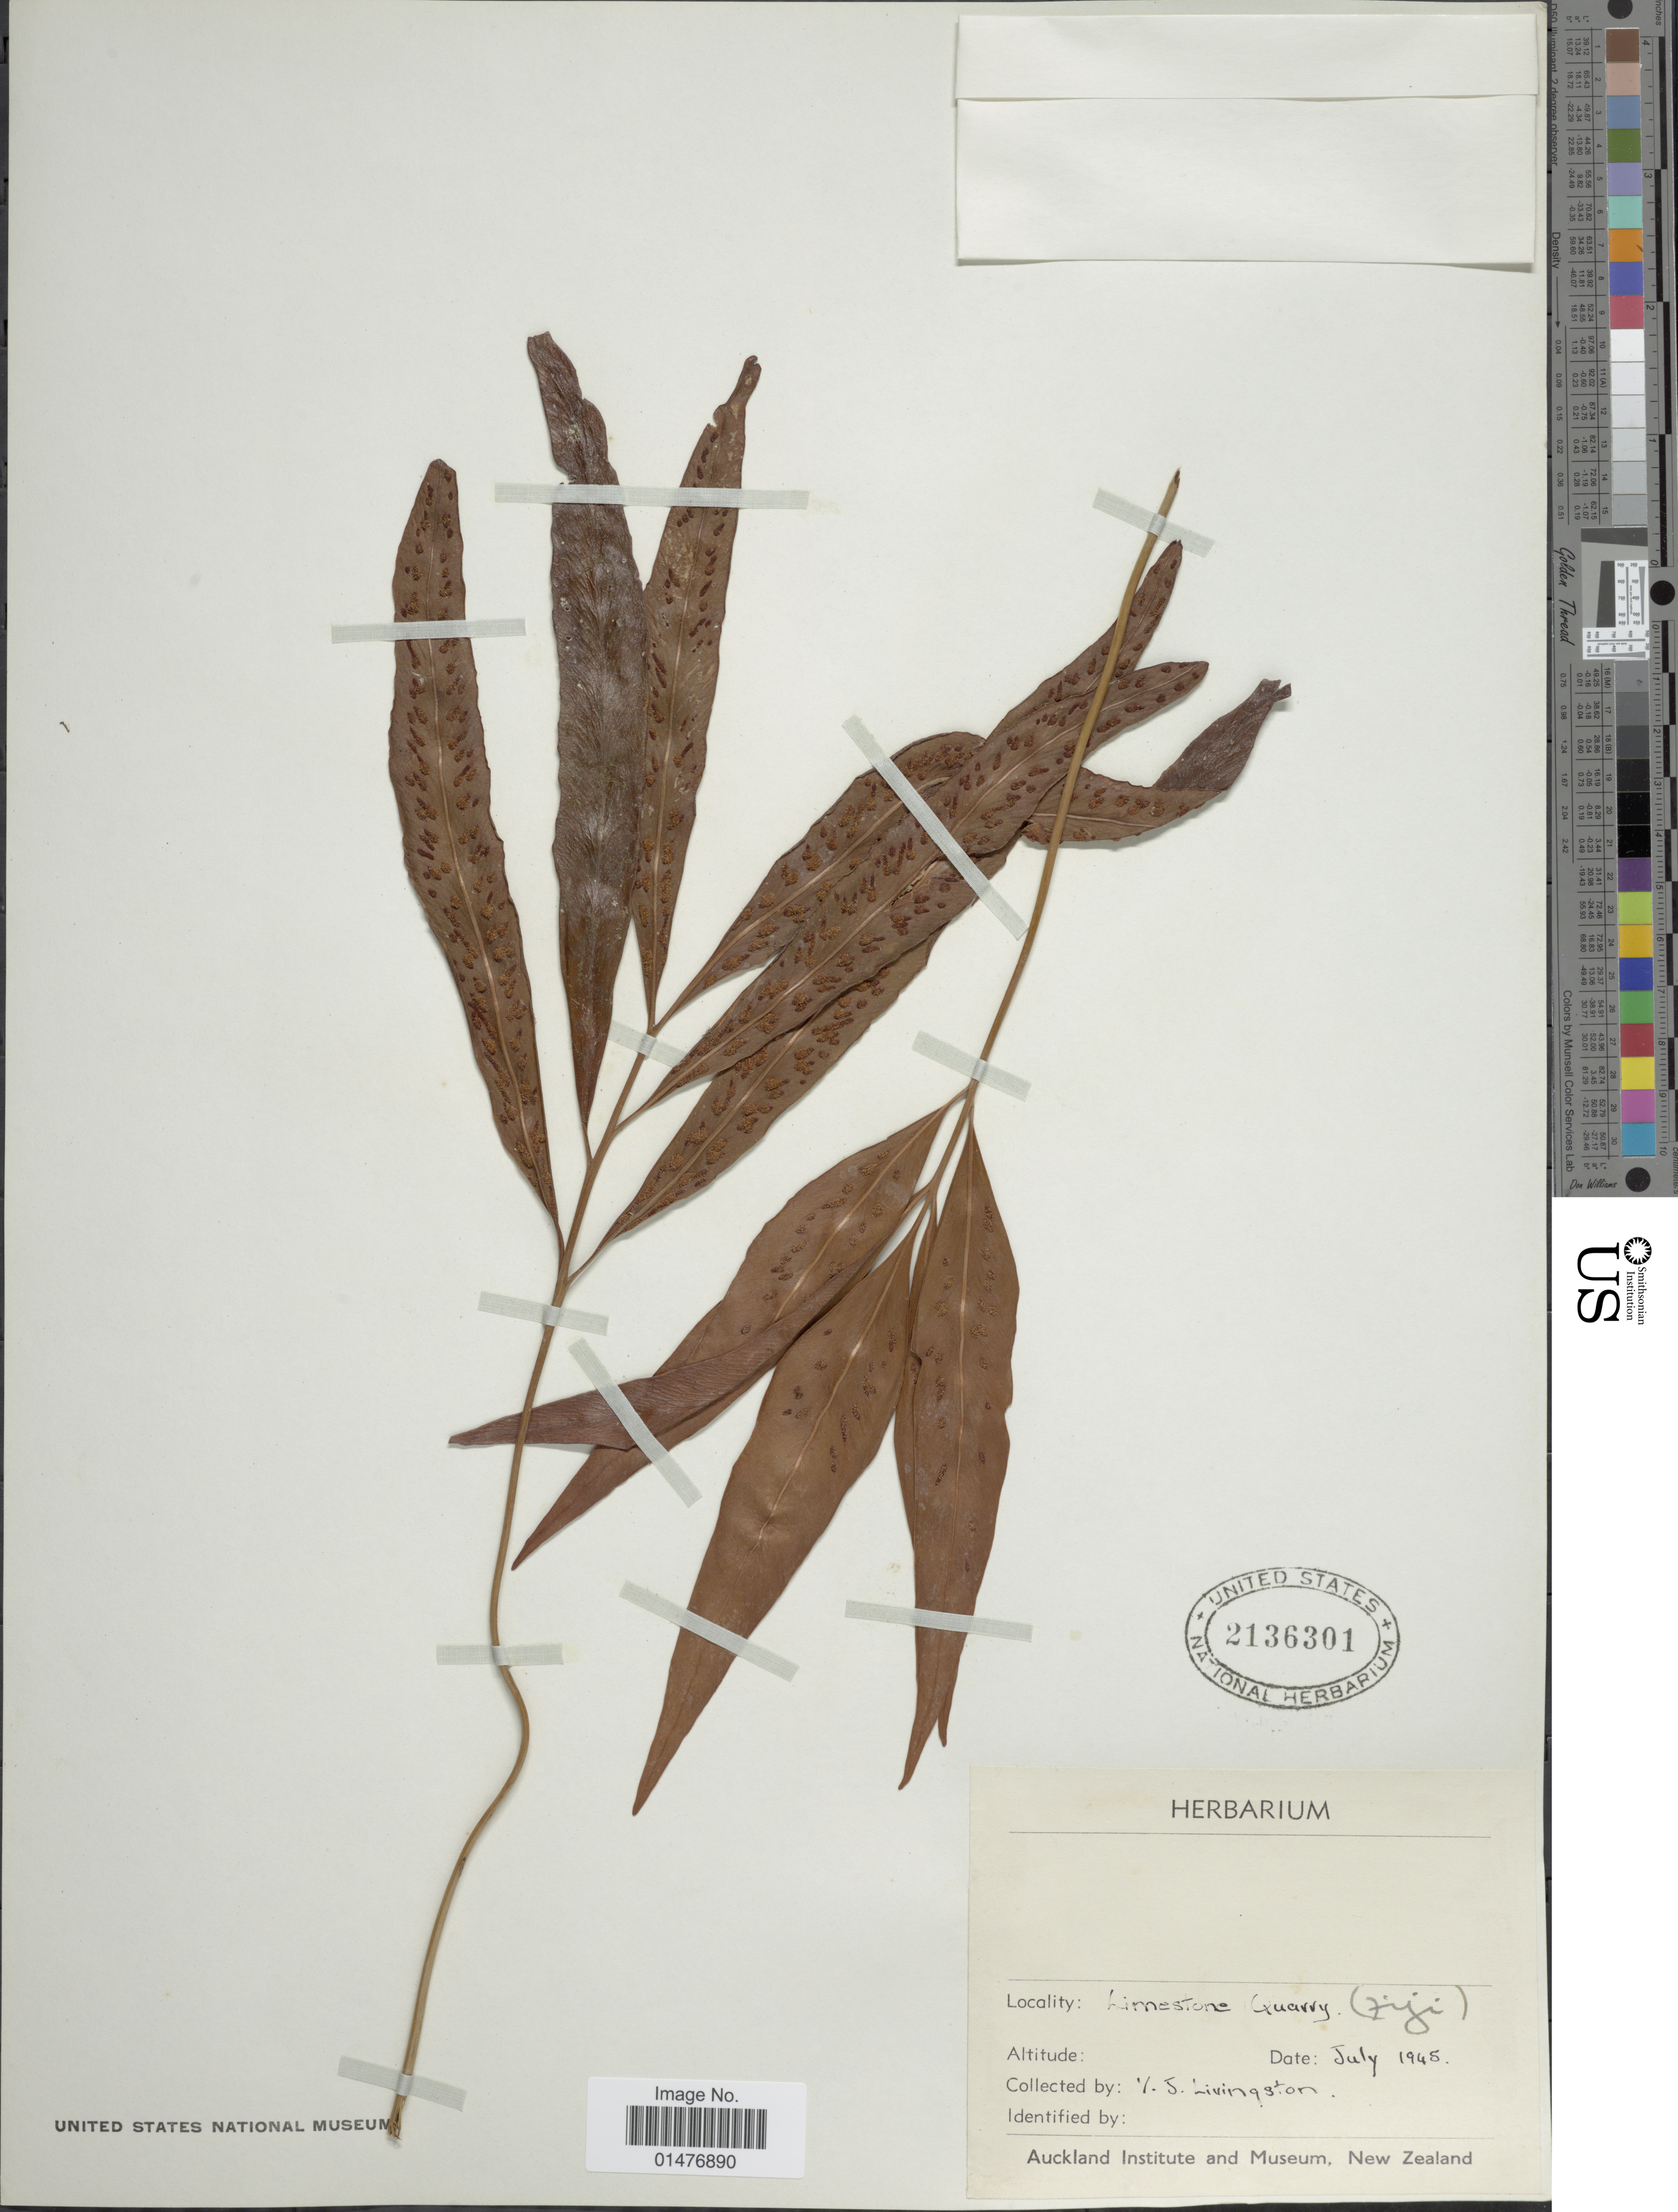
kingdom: Plantae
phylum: Tracheophyta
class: Polypodiopsida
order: Polypodiales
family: Pteridaceae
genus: Taenitis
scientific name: Taenitis pinnata var. brachysora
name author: (Baker) Holttum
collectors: V. Livingston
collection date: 1945-07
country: Fiji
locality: Limestone Quarry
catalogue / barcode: US 2136301